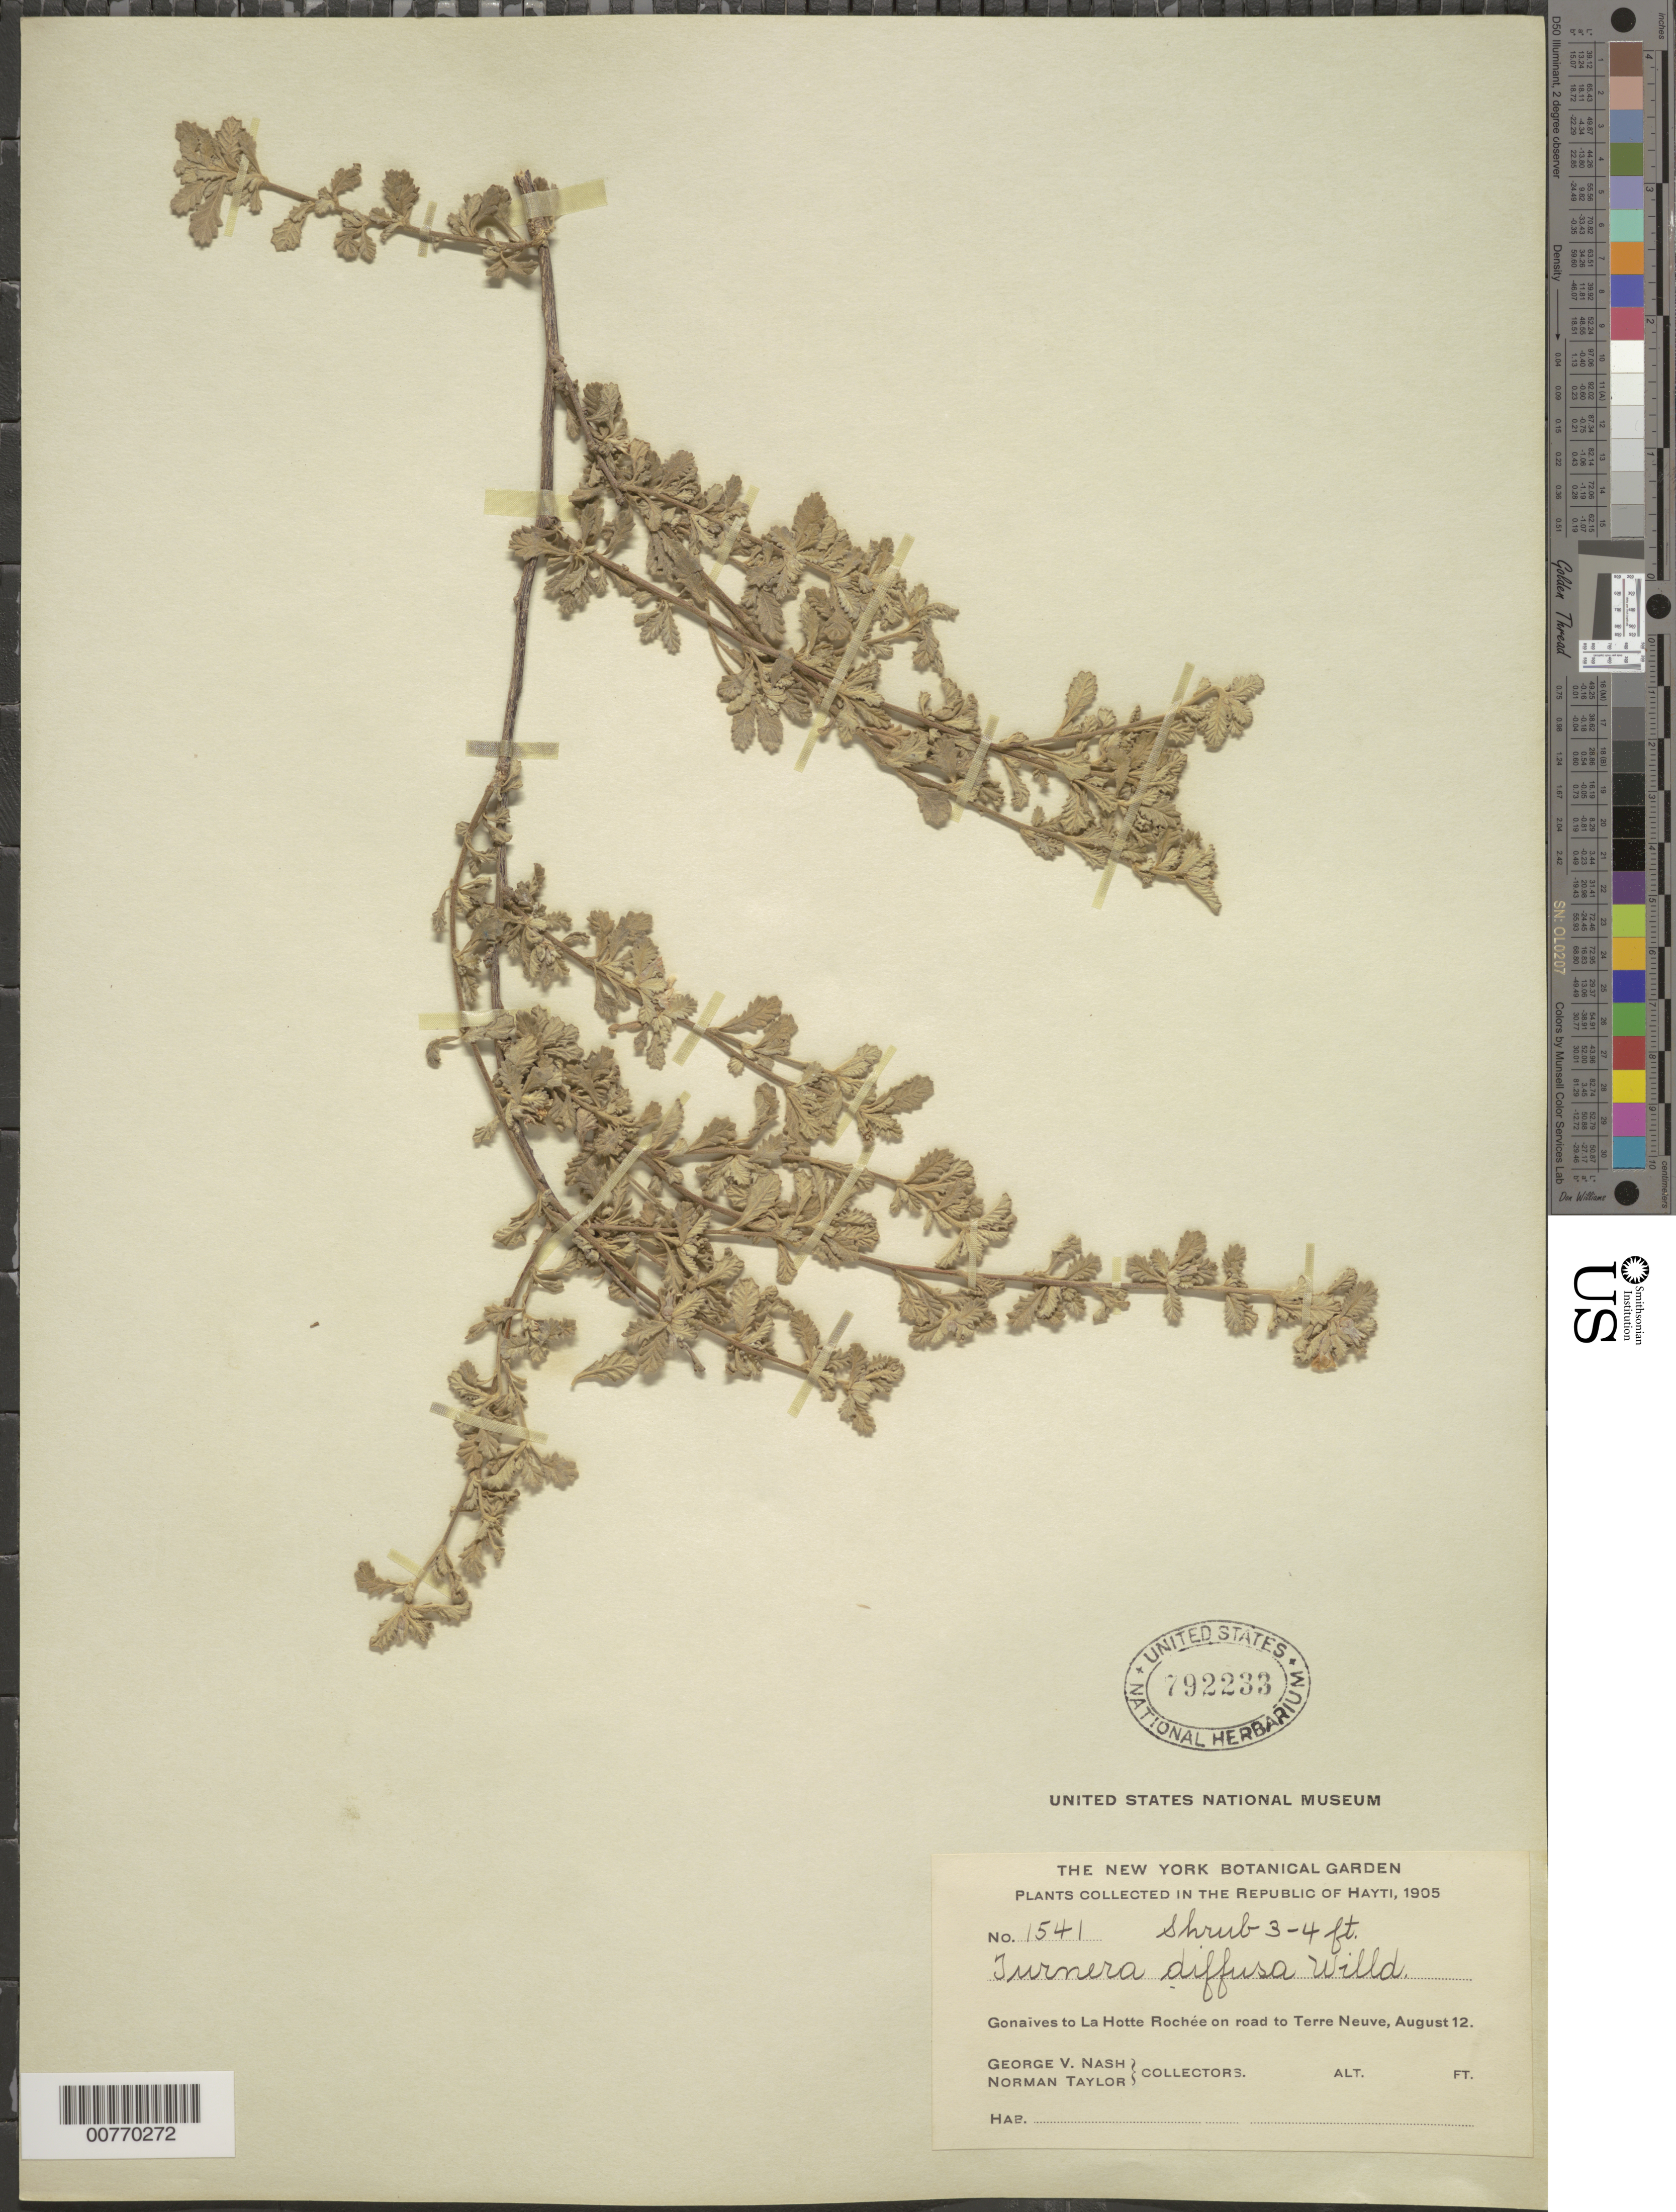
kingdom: Plantae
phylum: Tracheophyta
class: Magnoliopsida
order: Malpighiales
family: Turneraceae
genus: Turnera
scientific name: Turnera diffusa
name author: Willd. ex Schult.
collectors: G. V. Nash & N. Taylor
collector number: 1541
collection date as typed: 12 Aug 1905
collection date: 1905-08-12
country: Haiti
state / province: Sud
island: Hispaniola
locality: Gonaives to La Hotte Rochée road to Terre Neuve.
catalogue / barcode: US 792233